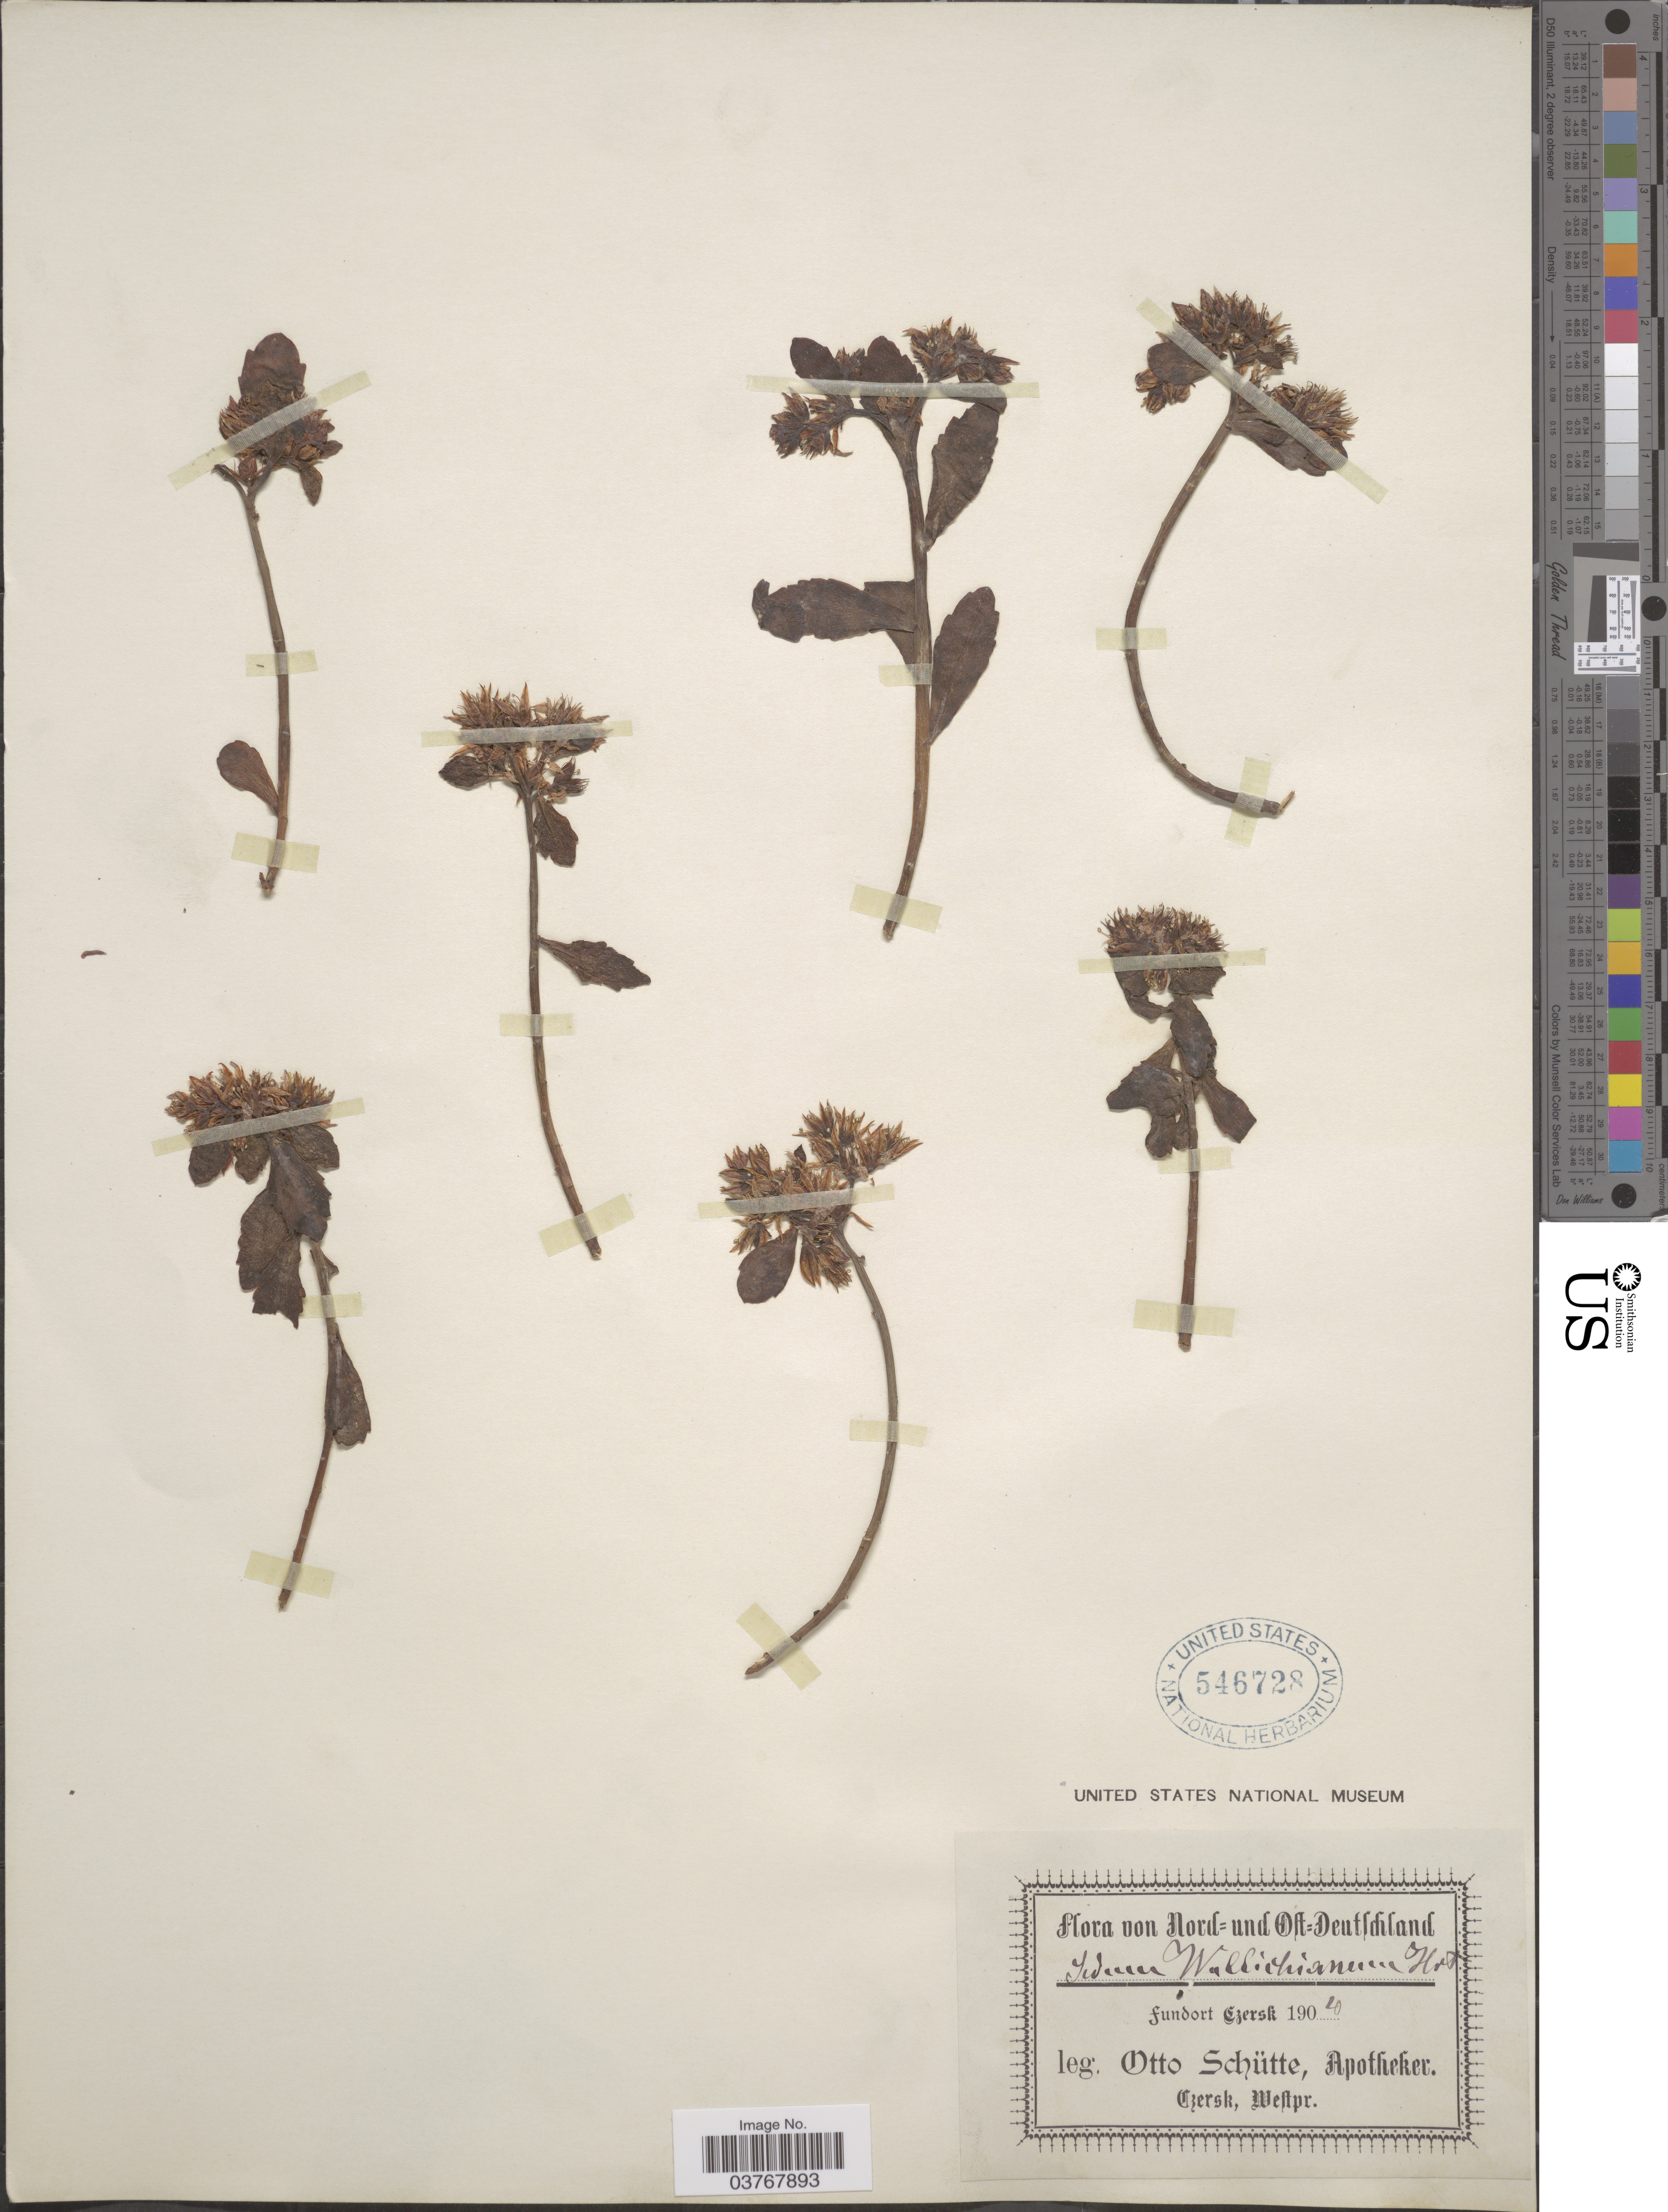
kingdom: Plantae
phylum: Tracheophyta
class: Magnoliopsida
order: Saxifragales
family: Crassulaceae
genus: Sedum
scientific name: Sedum wallichianum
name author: Hook.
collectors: O. Schütte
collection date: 1920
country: Poland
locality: Nord=und Ost=Deutschland. Czersk.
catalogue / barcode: US 546728